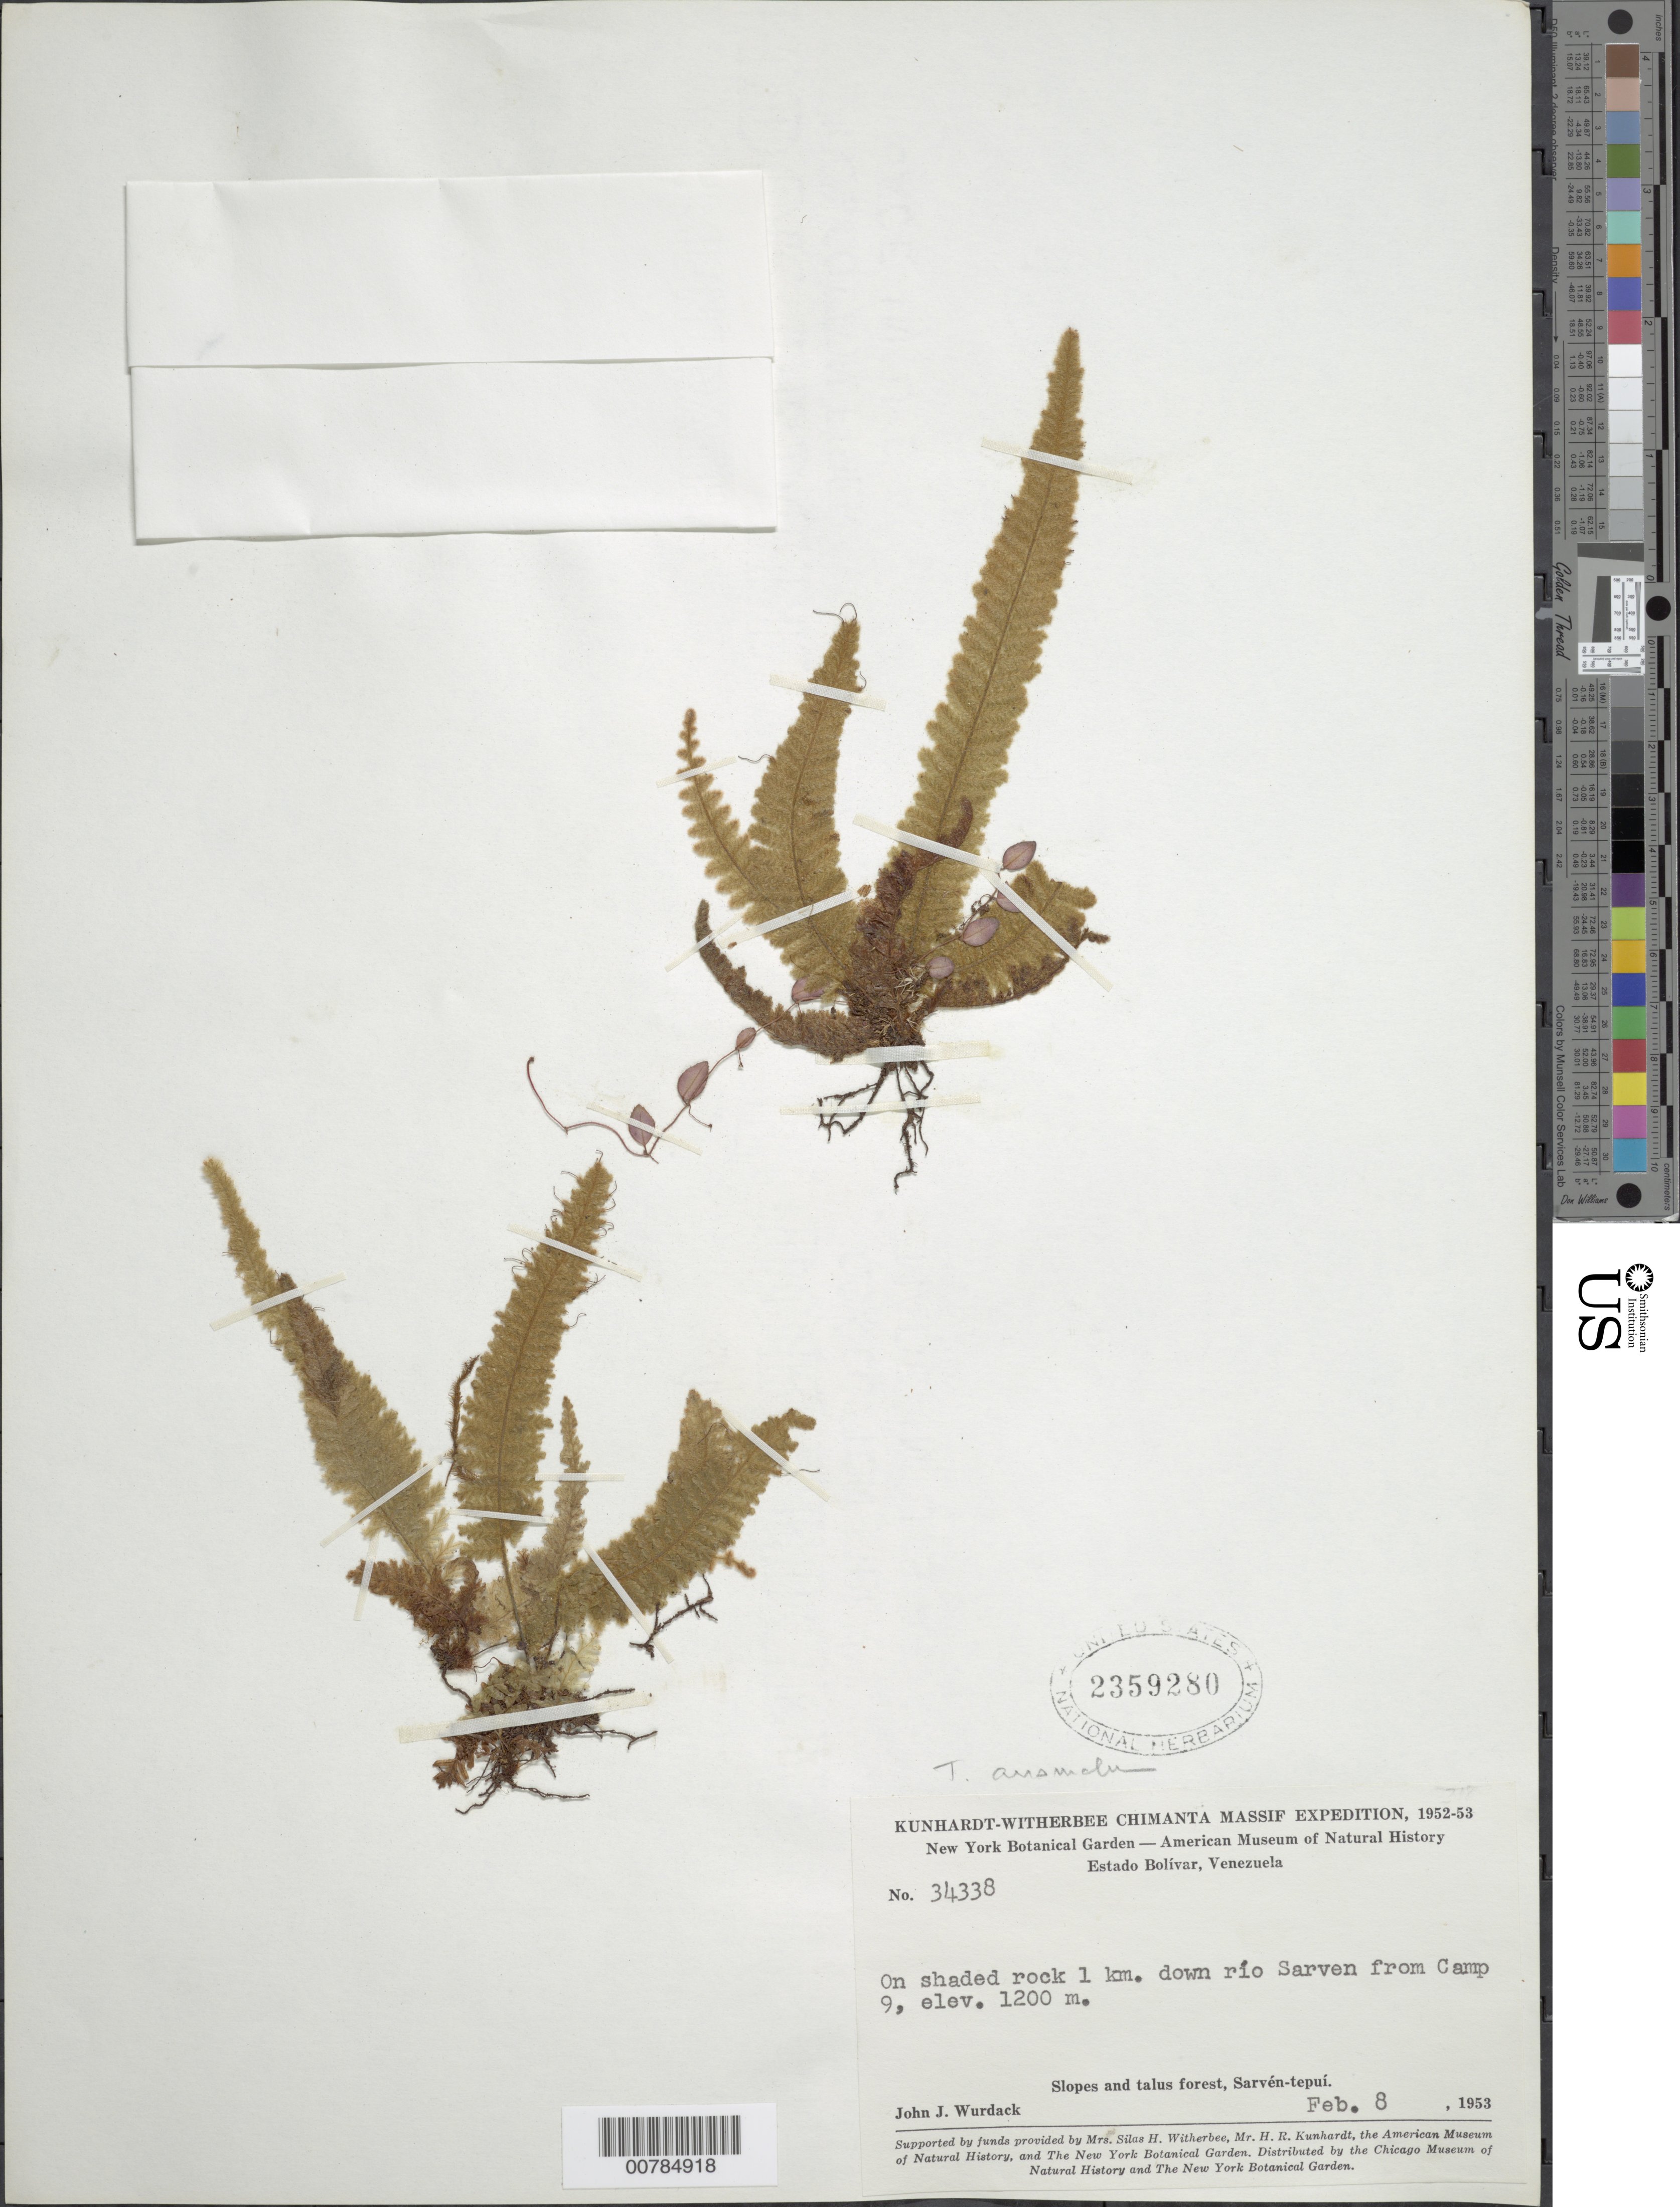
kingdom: Plantae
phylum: Tracheophyta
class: Polypodiopsida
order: Hymenophyllales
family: Hymenophyllaceae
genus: Trichomanes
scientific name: Trichomanes anomalum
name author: Maxon & C.V. Morton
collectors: J. J. Wurdack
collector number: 34338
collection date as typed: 8-Feb-53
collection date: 1953-02-08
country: Venezuela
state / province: Bolívar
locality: Río Sarrén, downstream for 1 km from camp 9, Sarven-Tepuí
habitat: Slopes and talus forest; on shaded rock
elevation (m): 1200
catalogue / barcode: US 2359280